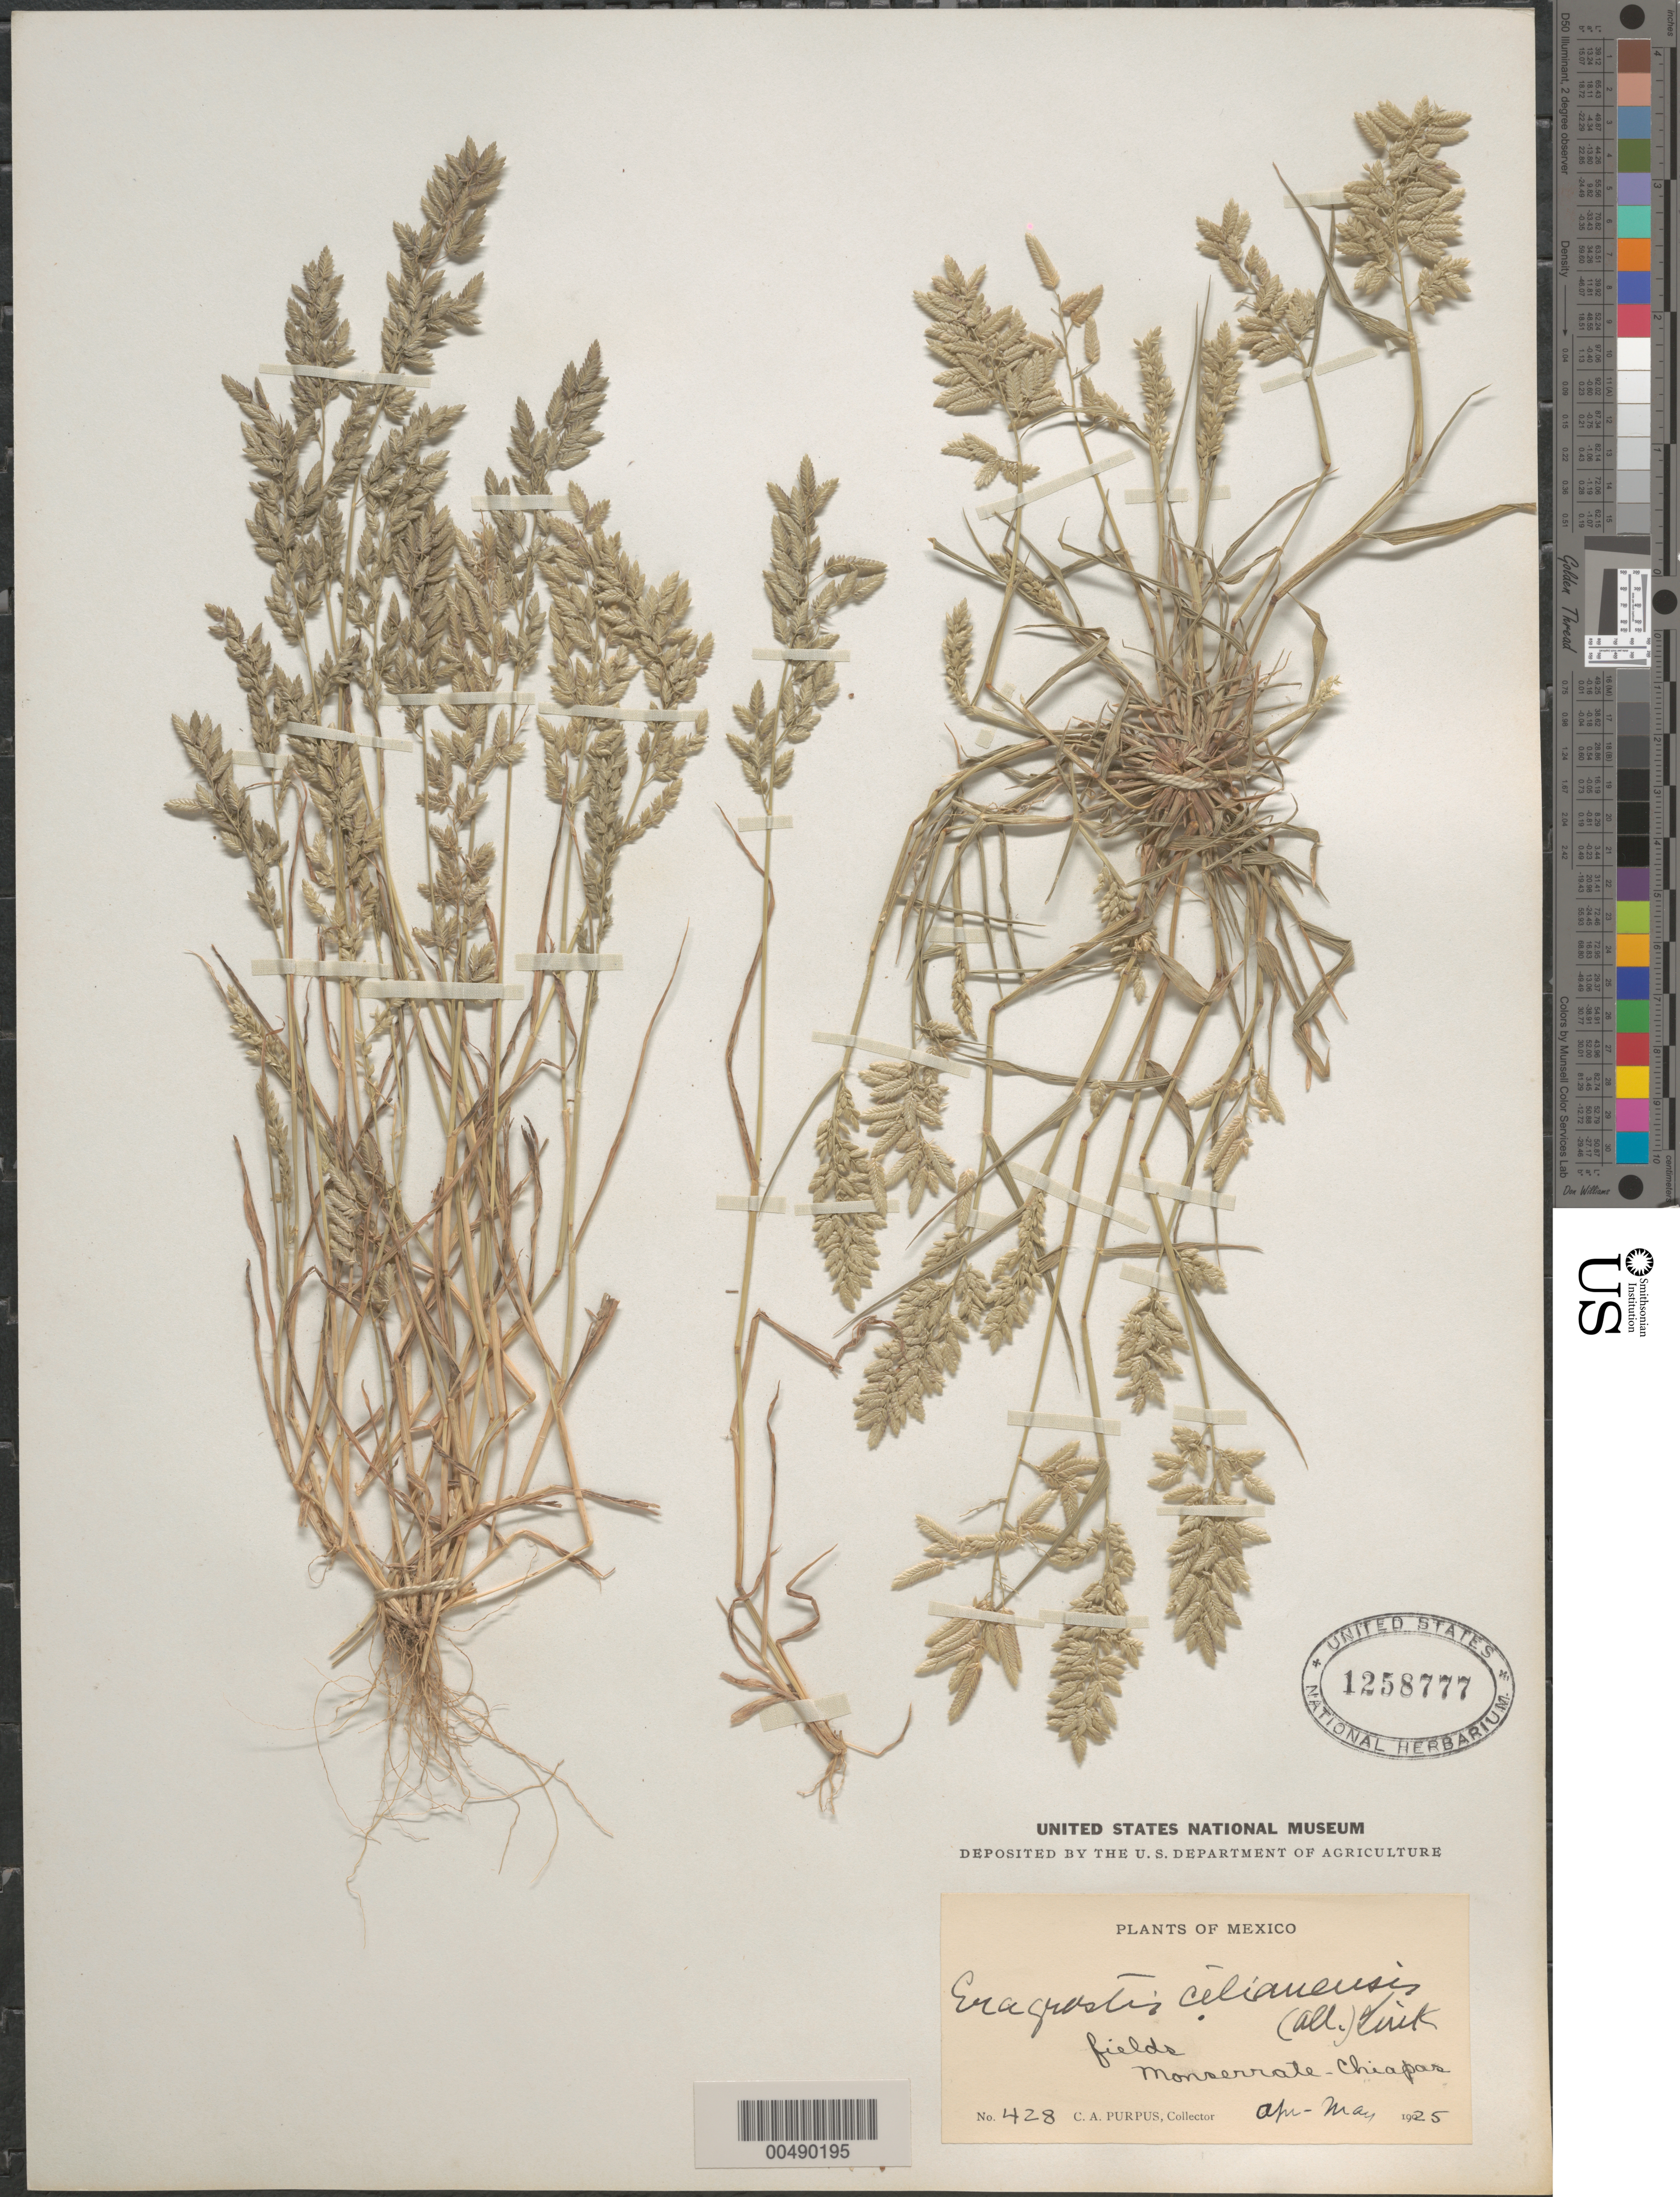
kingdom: Plantae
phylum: Tracheophyta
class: Liliopsida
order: Poales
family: Poaceae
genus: Eragrostis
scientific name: Eragrostis cilianensis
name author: (Bellardi) Vignolo ex Janch.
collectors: C. A. Purpus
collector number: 428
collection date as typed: Apr 1925 to May 1925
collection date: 1925-04/1925-05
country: Mexico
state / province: Chiapas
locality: Monserrate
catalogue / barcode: US 1258777